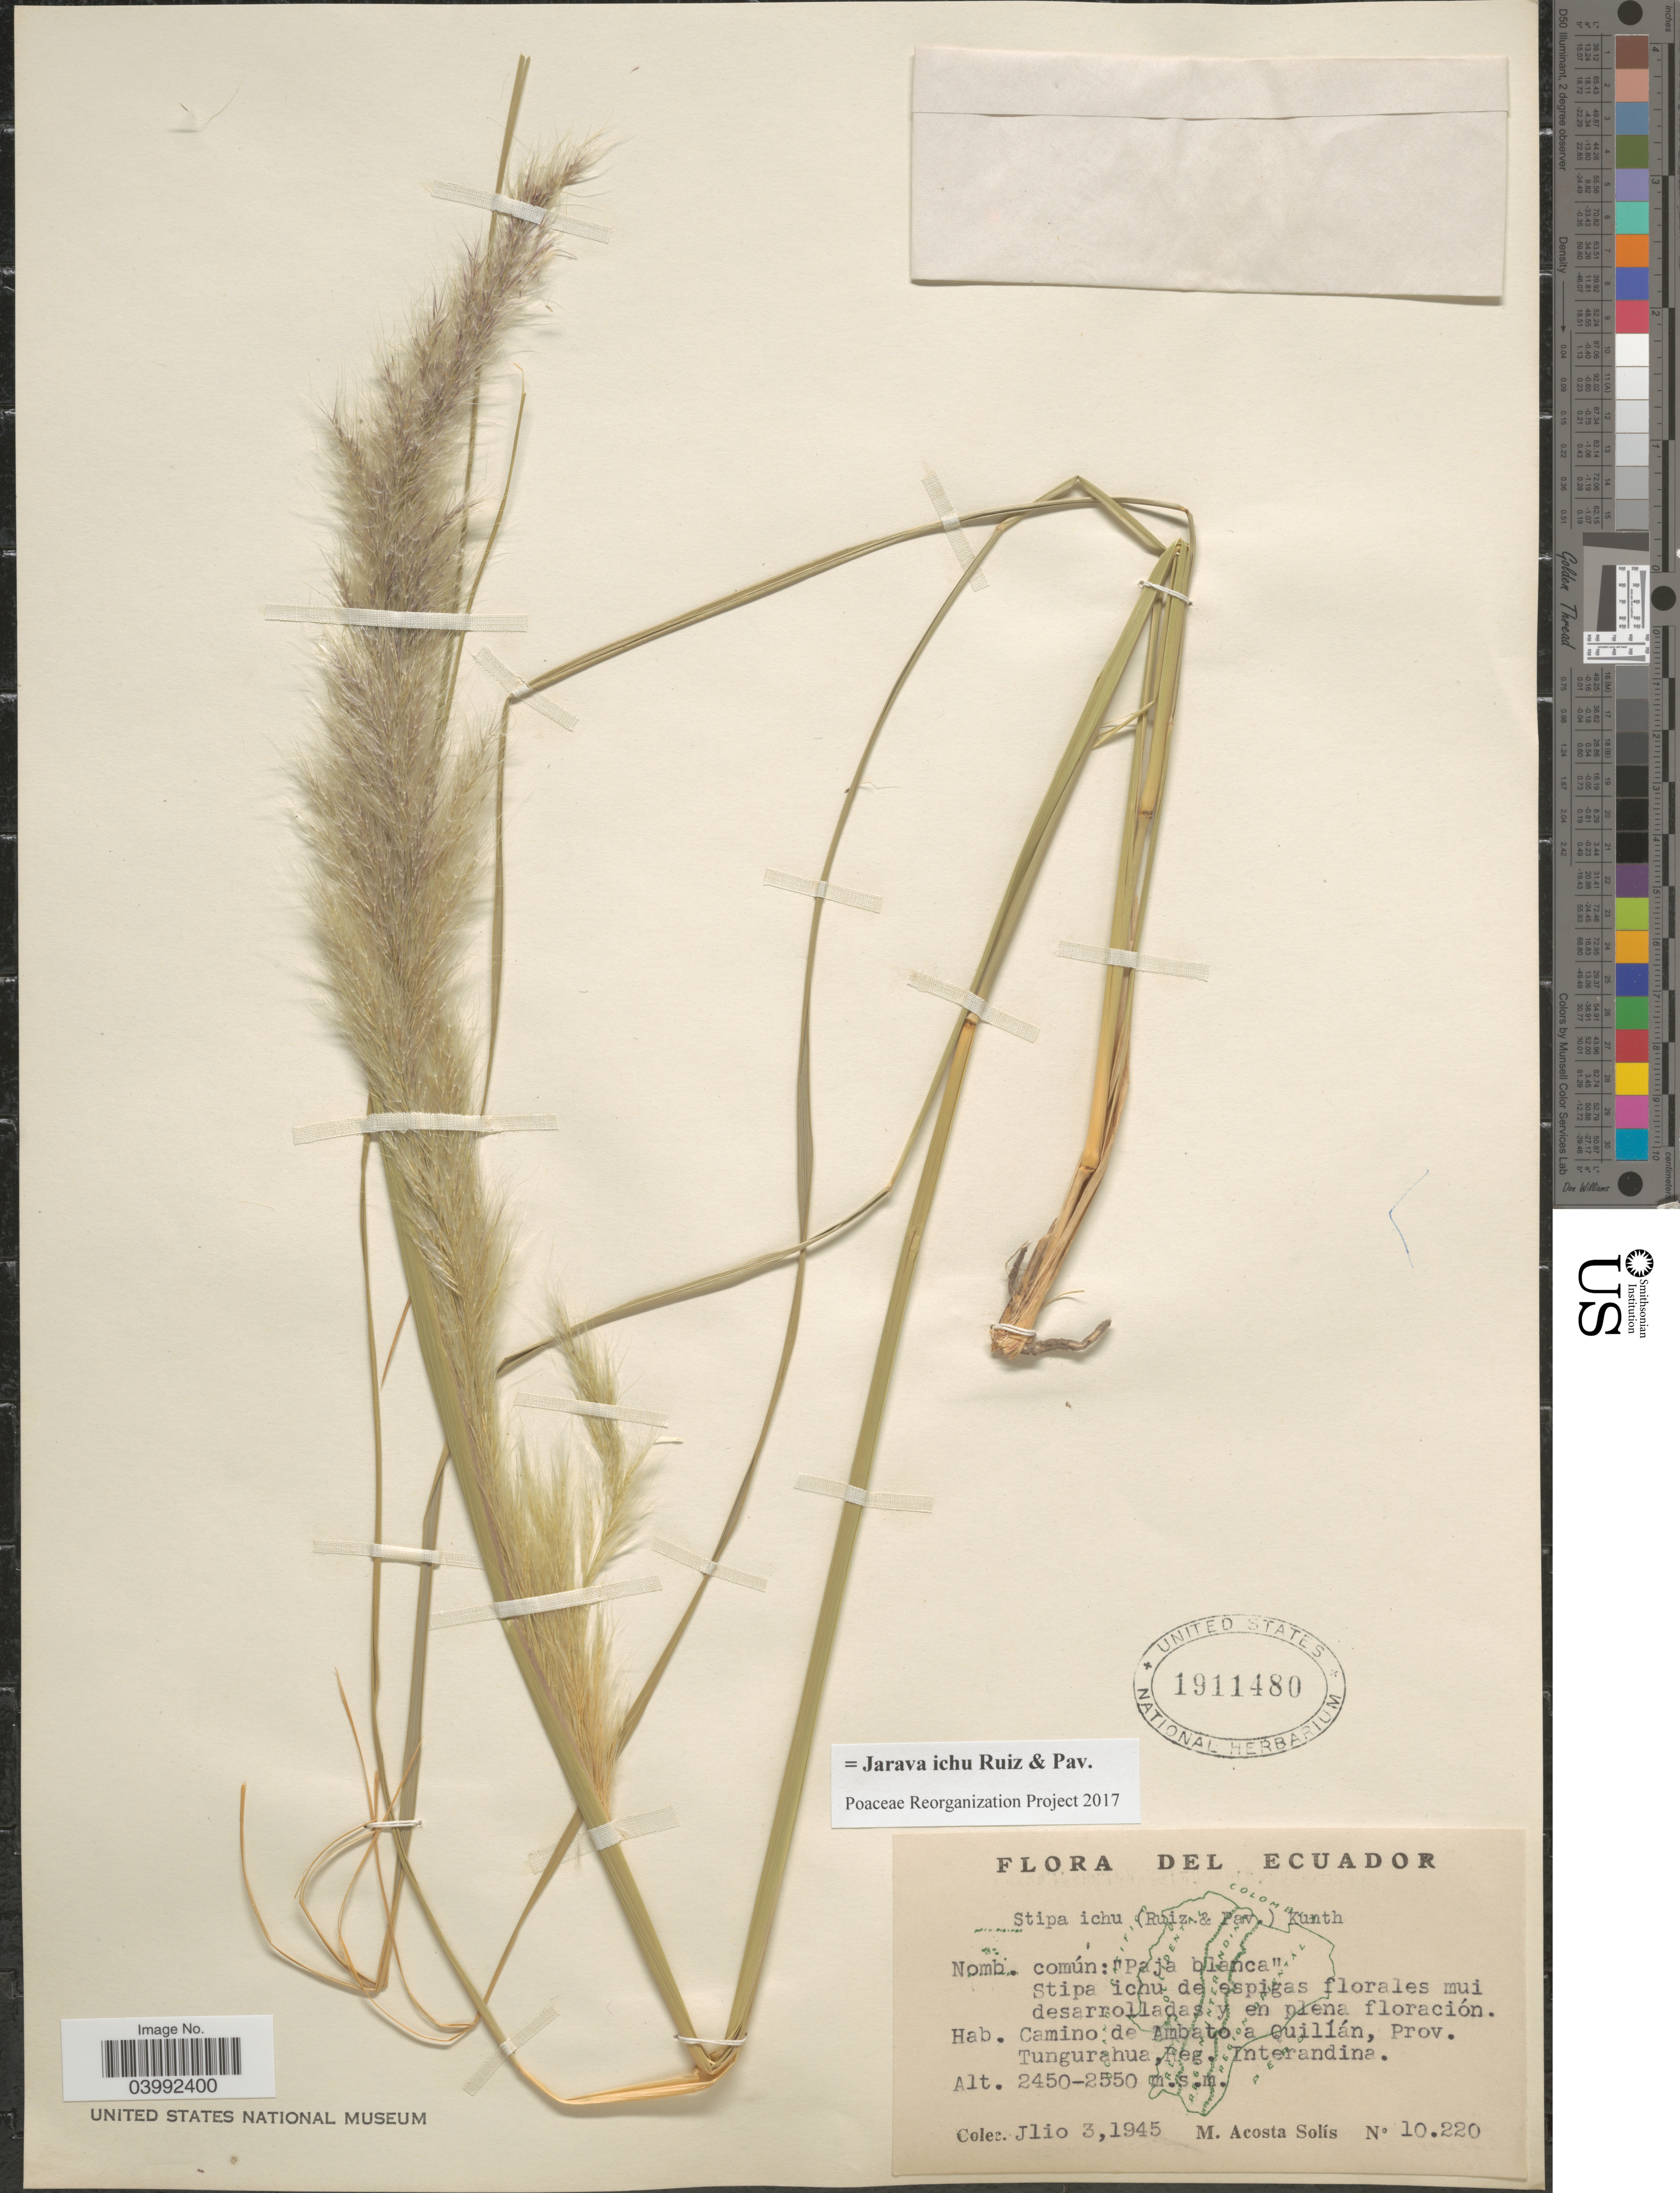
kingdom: Plantae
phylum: Tracheophyta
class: Liliopsida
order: Poales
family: Poaceae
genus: Jarava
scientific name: Jarava ichu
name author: Ruiz & Pav.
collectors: M. Acosta Solis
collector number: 10220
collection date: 1945-07-03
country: Ecuador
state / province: Tungurahua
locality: Camino de Ambato a Quillán, Reg. Interandina.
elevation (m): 2450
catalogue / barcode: US 1911480